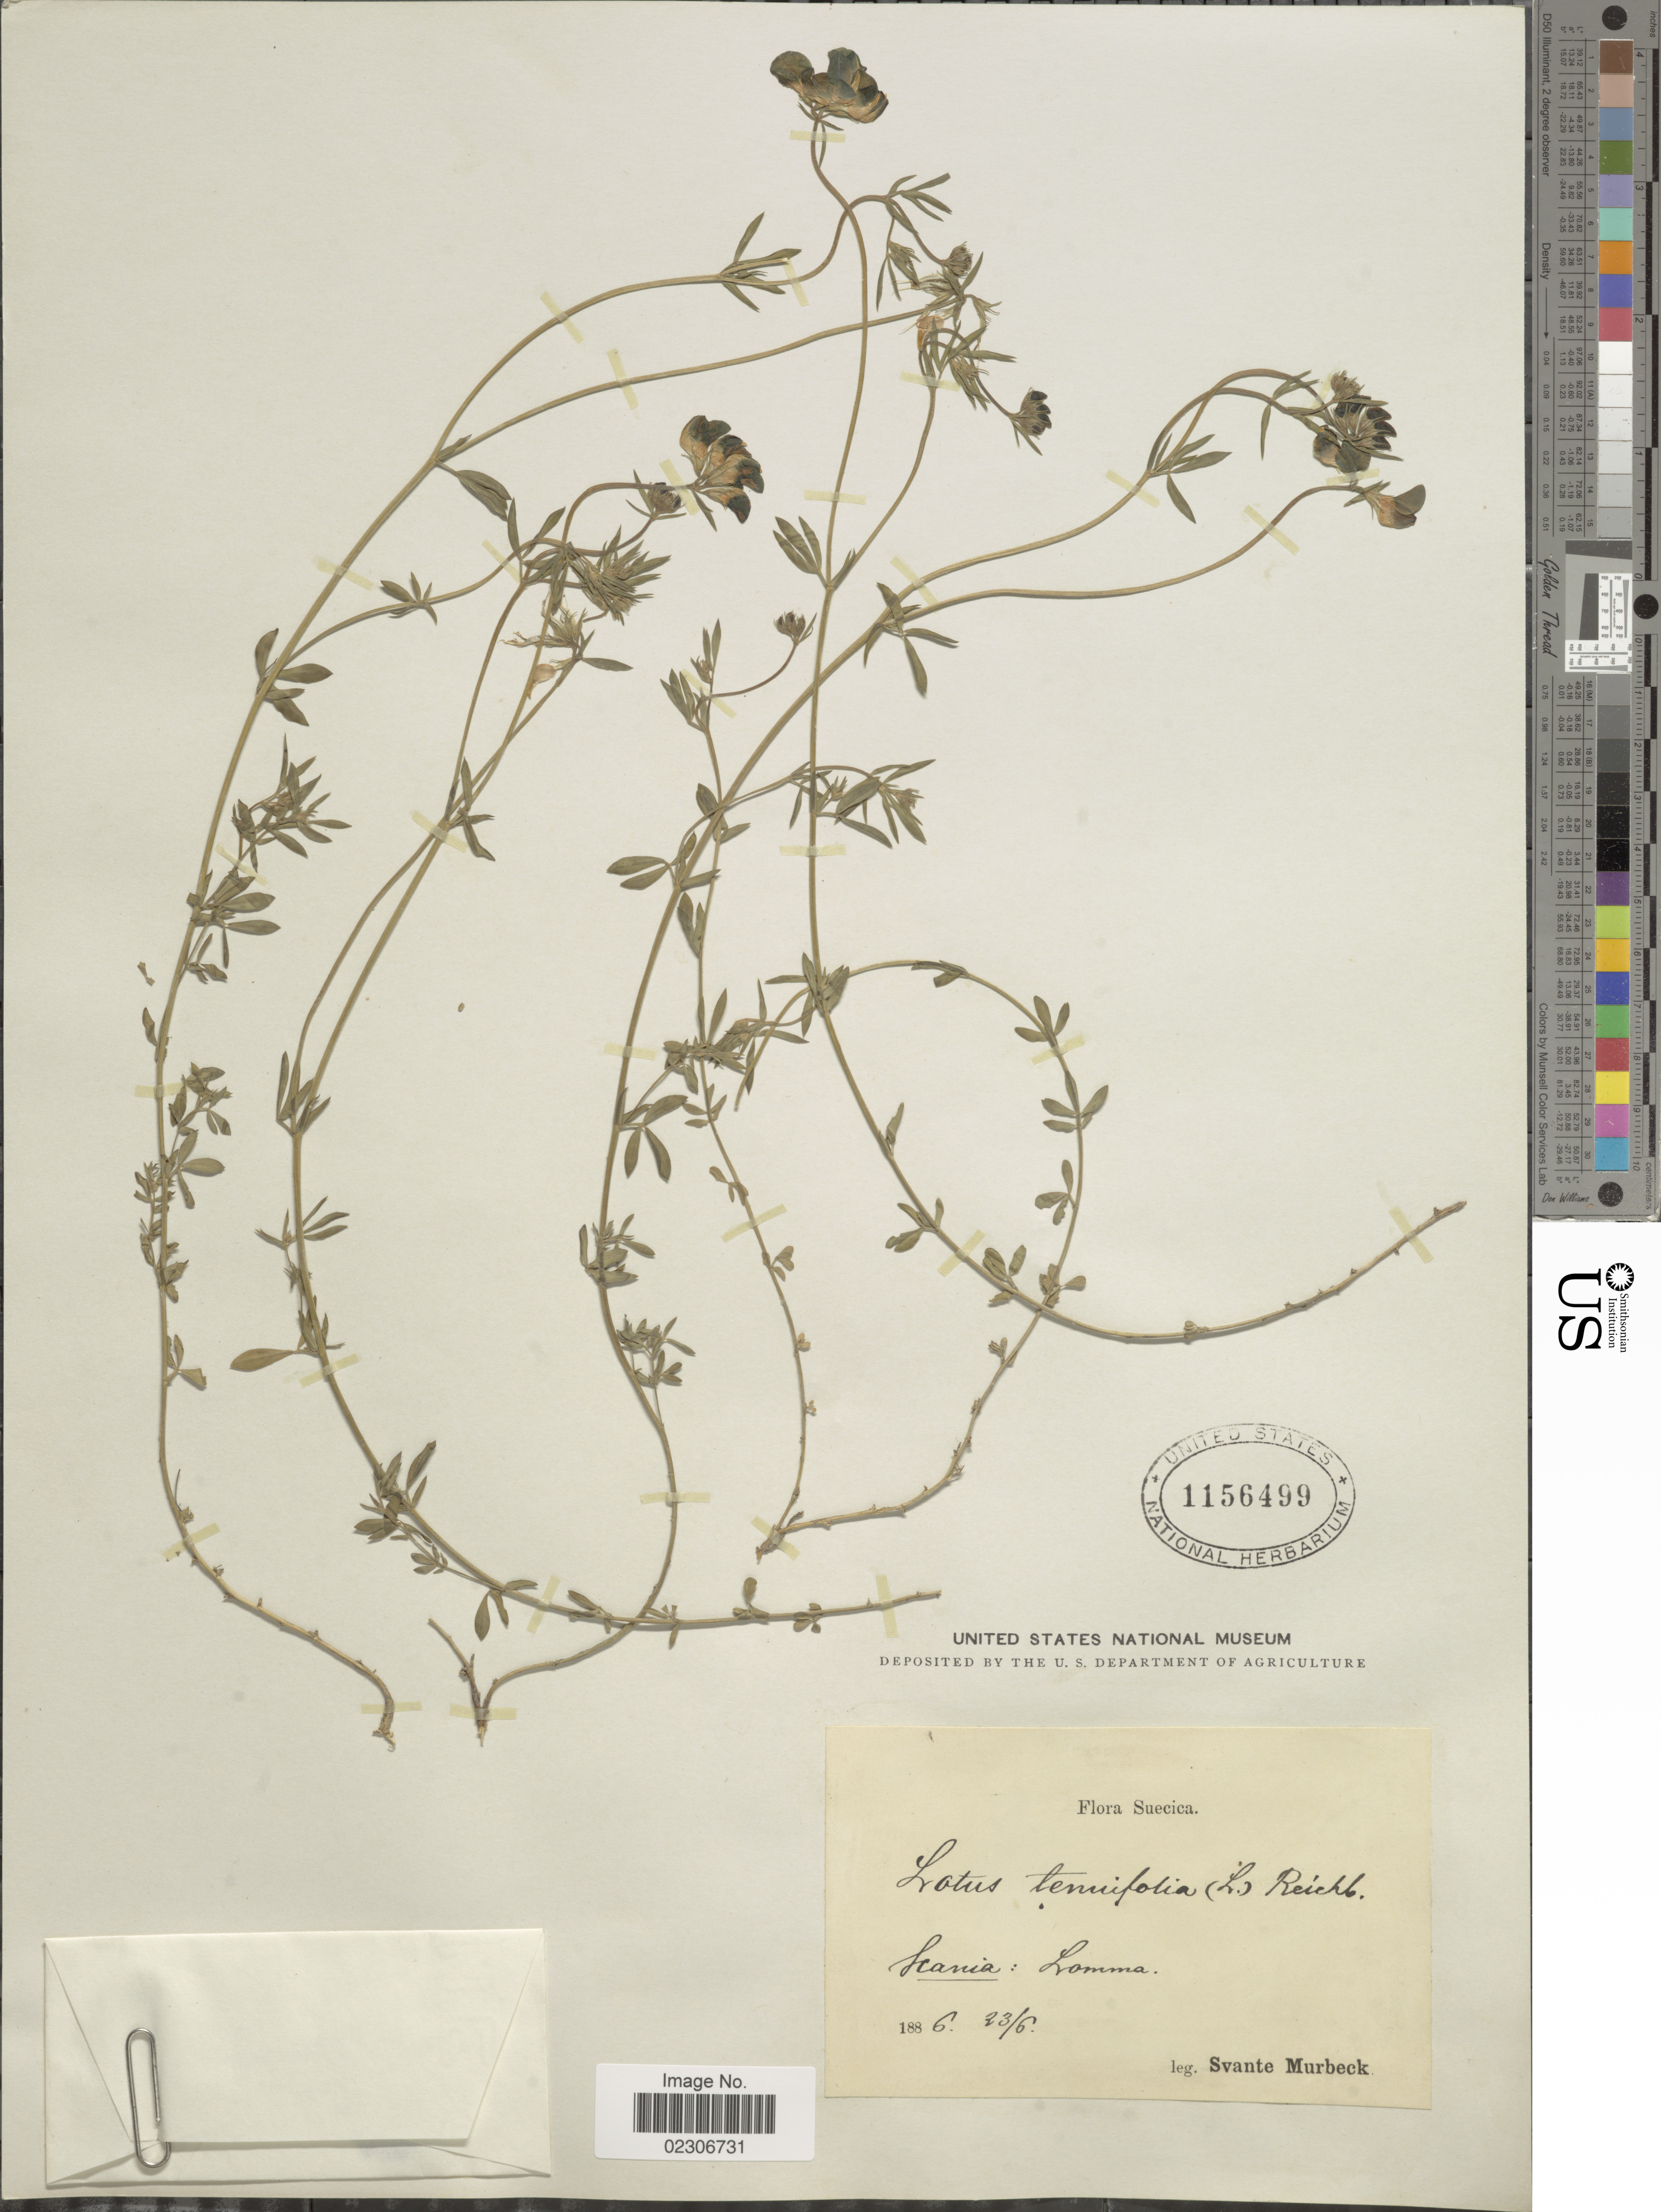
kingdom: Plantae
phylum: Tracheophyta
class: Magnoliopsida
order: Fabales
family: Fabaceae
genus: Lotus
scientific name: Lotus tenuifolius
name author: Rchb.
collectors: S. S. Murbeck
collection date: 1886-06-23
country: Sweden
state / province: Skåne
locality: Suecica, Scania: Lomma.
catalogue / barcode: US 1156499